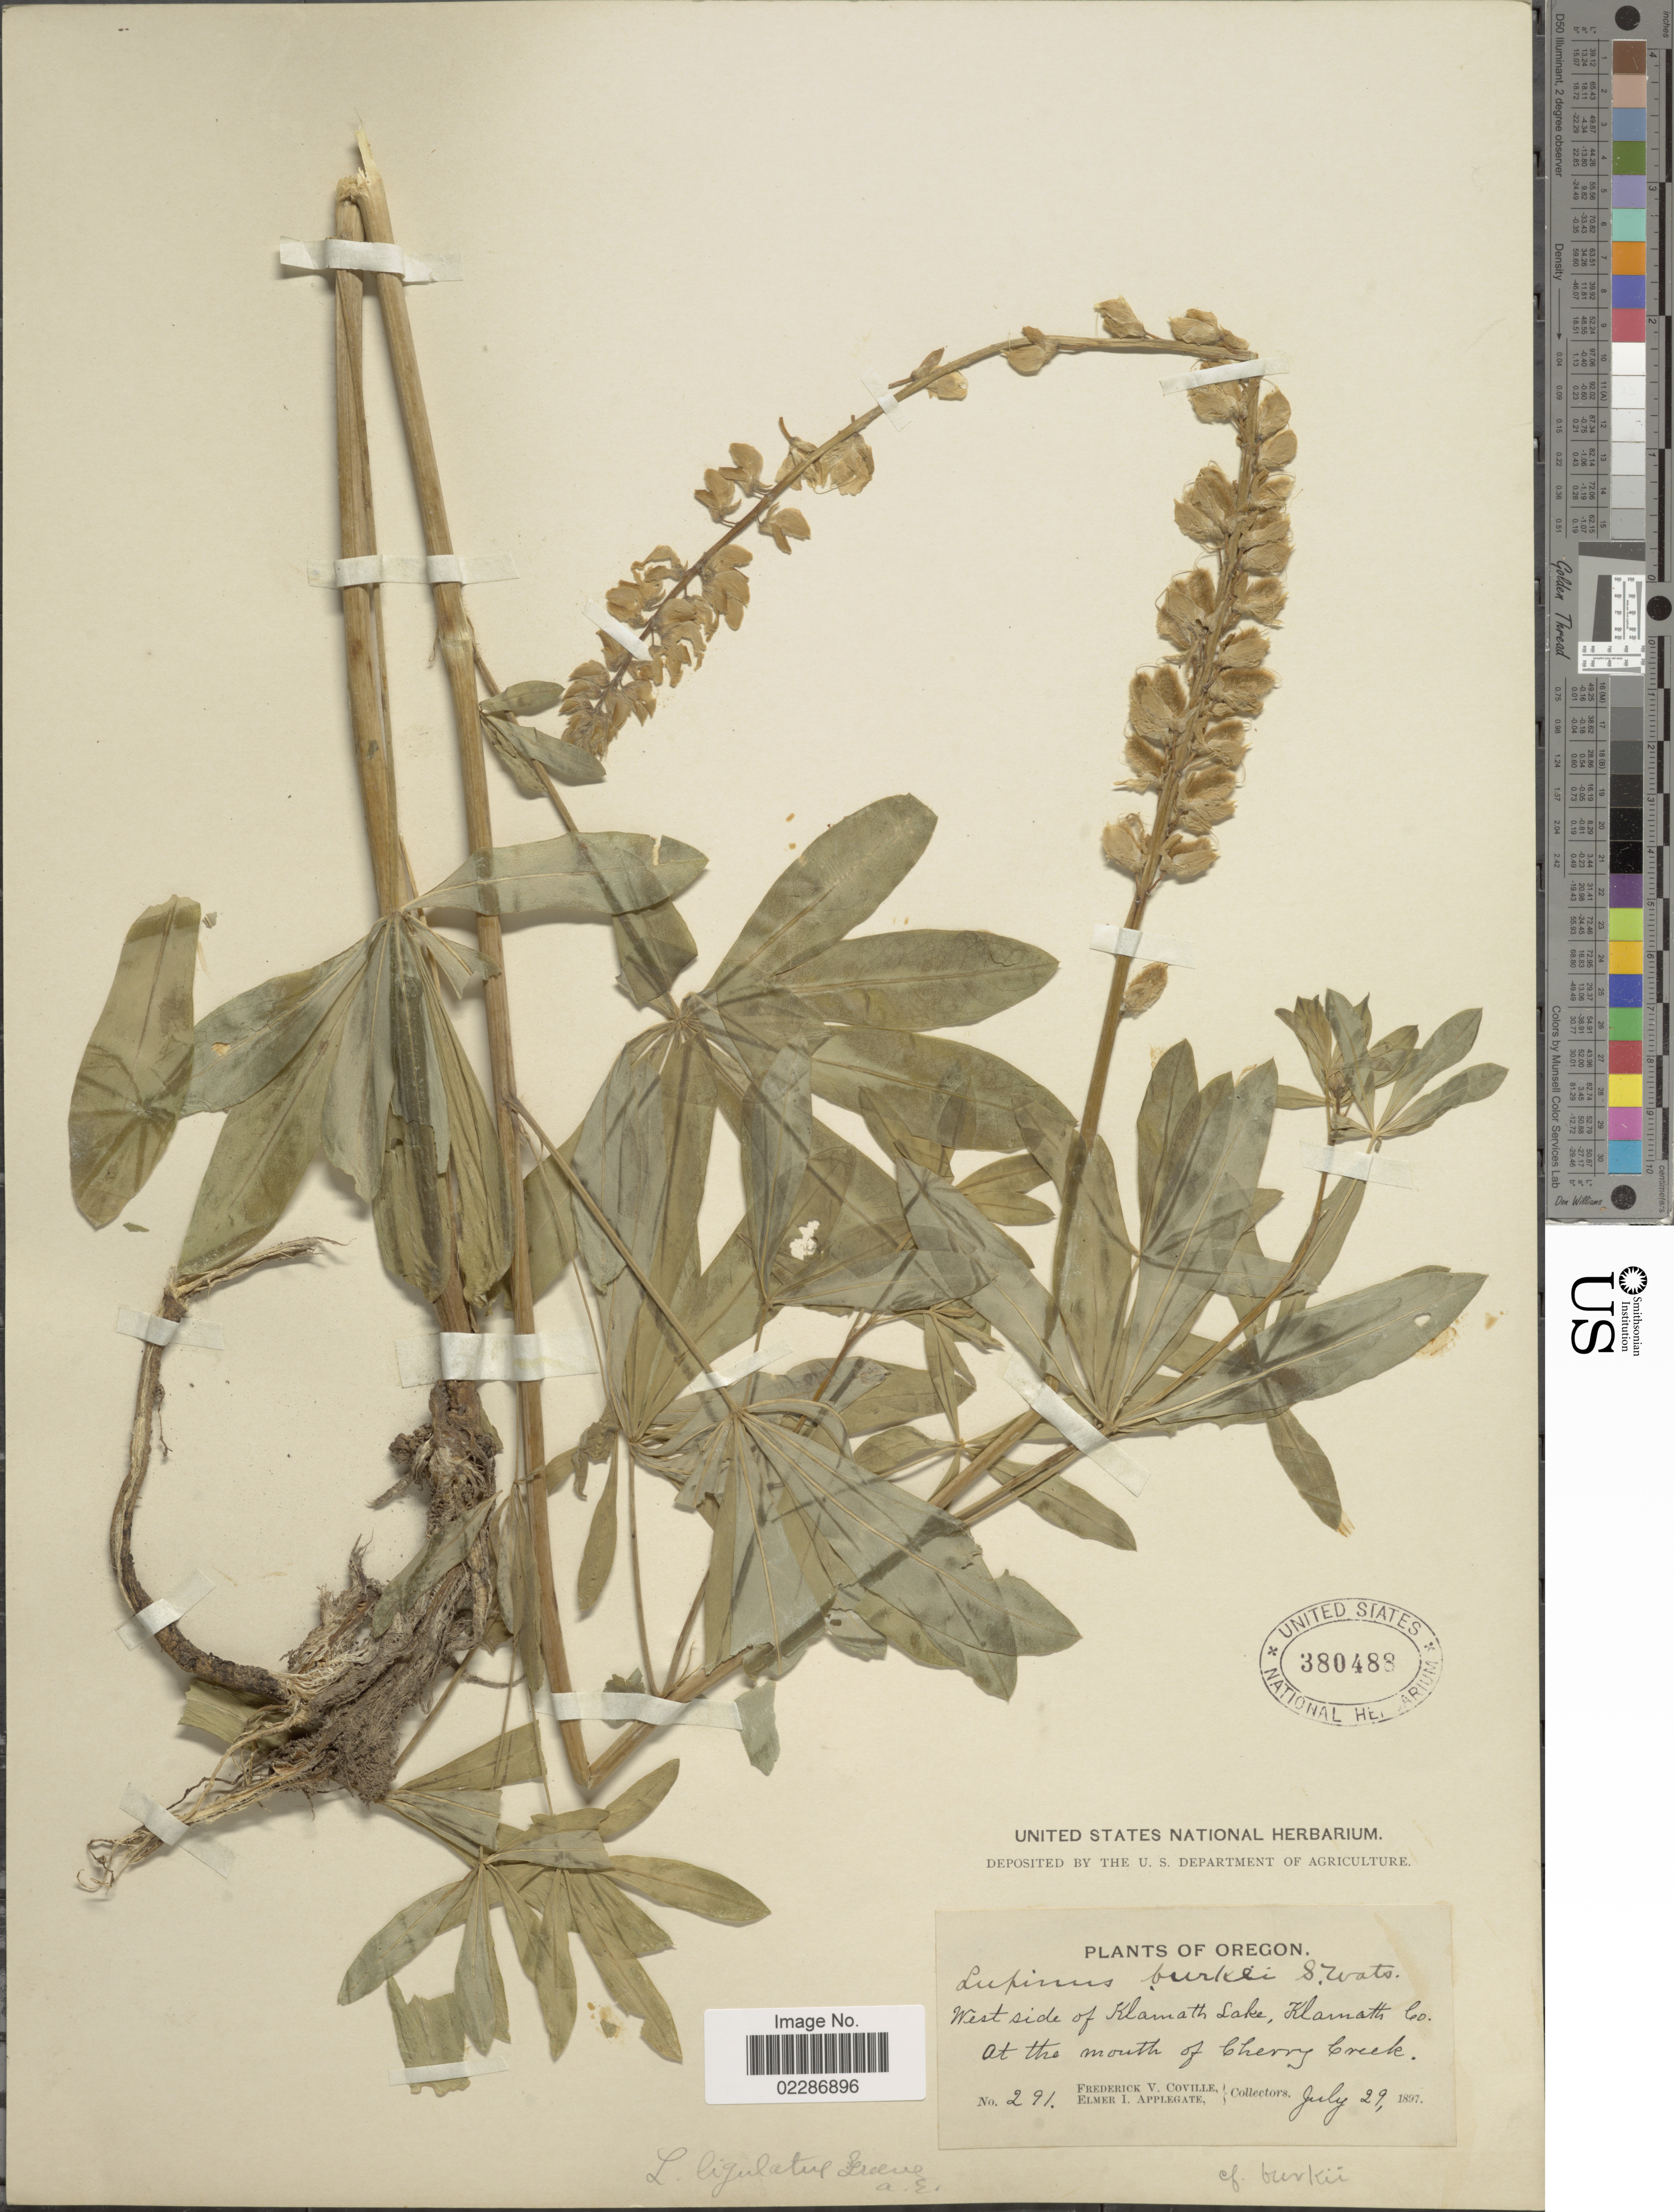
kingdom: Plantae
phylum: Tracheophyta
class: Magnoliopsida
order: Fabales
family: Fabaceae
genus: Lupinus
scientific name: Lupinus burkei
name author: S. Watson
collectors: F. V. Coville & E. I. Applegate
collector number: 291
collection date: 1897-07-29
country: United States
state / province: Oregon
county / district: Klamath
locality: West side of Klamath Lake, Klamath Co. at the mouth of Cherry Creek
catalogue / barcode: US 380488